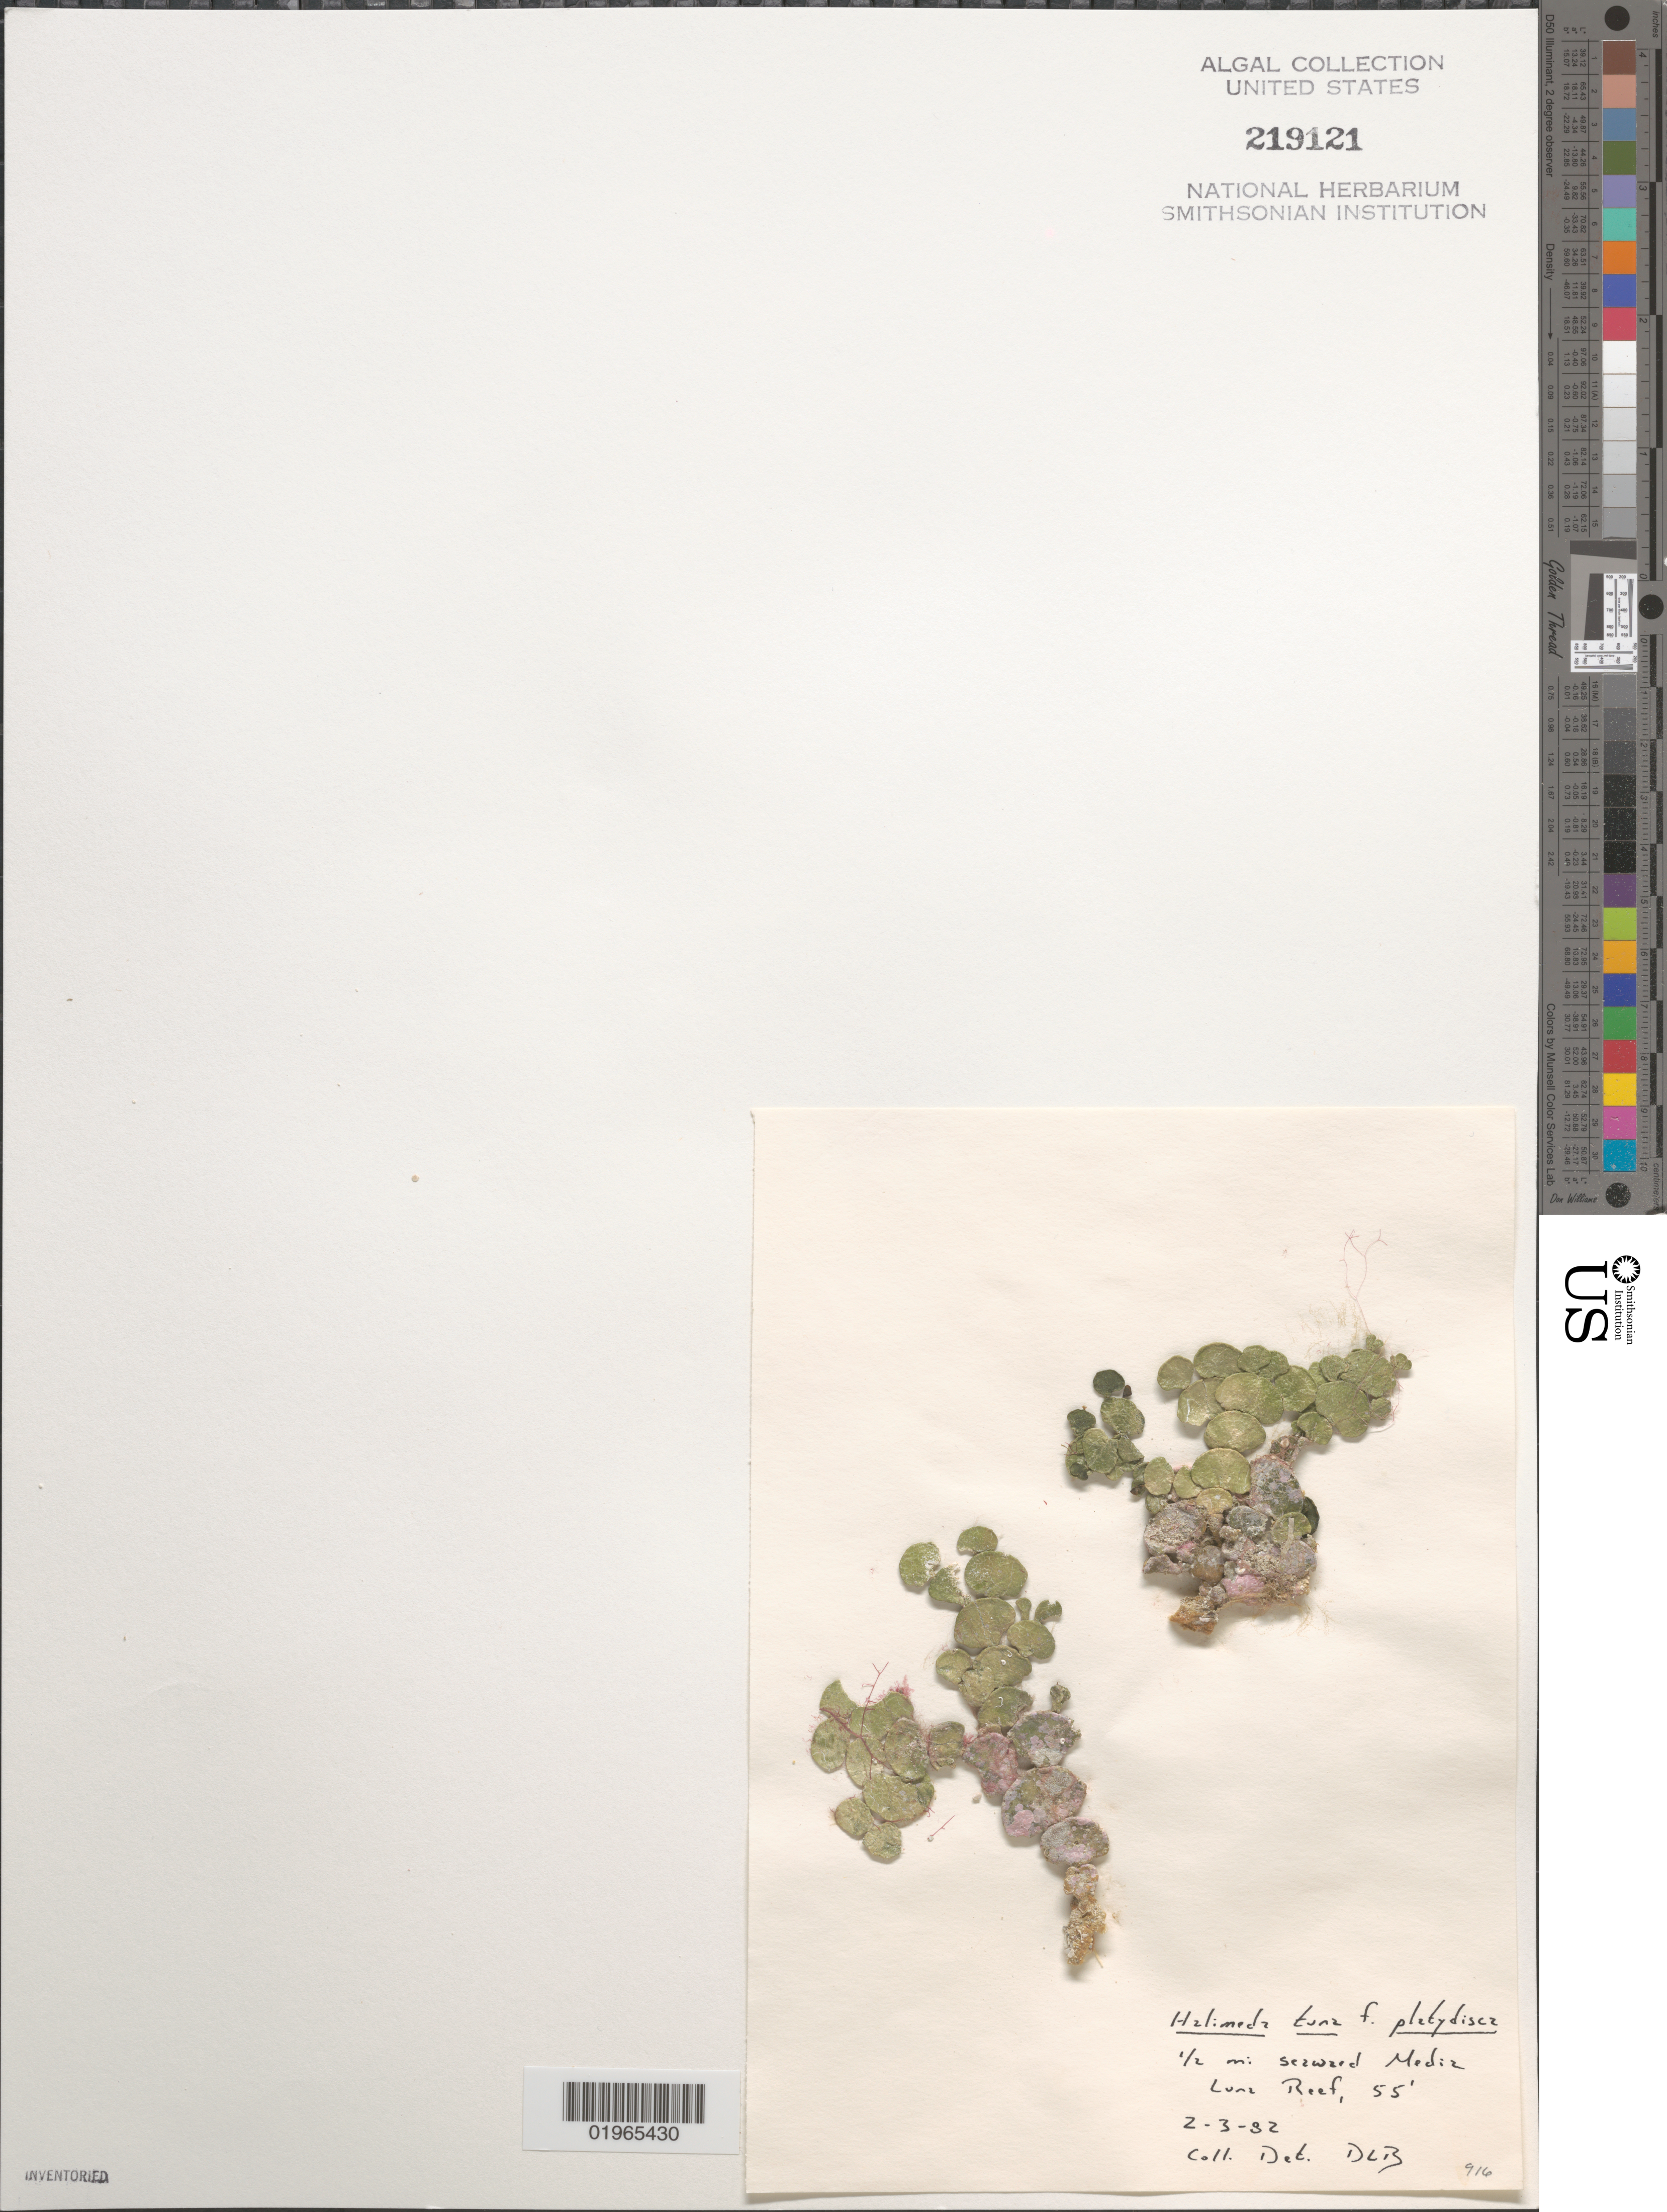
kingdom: Plantae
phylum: Chlorophyta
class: Ulvophyceae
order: Bryopsidales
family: Halimedaceae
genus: Halimeda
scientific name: Halimeda tuna f. platydisca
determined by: Ballantine, D. L.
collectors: D.L. Ballantine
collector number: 916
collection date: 1982-02-03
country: Puerto Rico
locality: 1/2 mi seaward Media Luna Reef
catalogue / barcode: US 219121